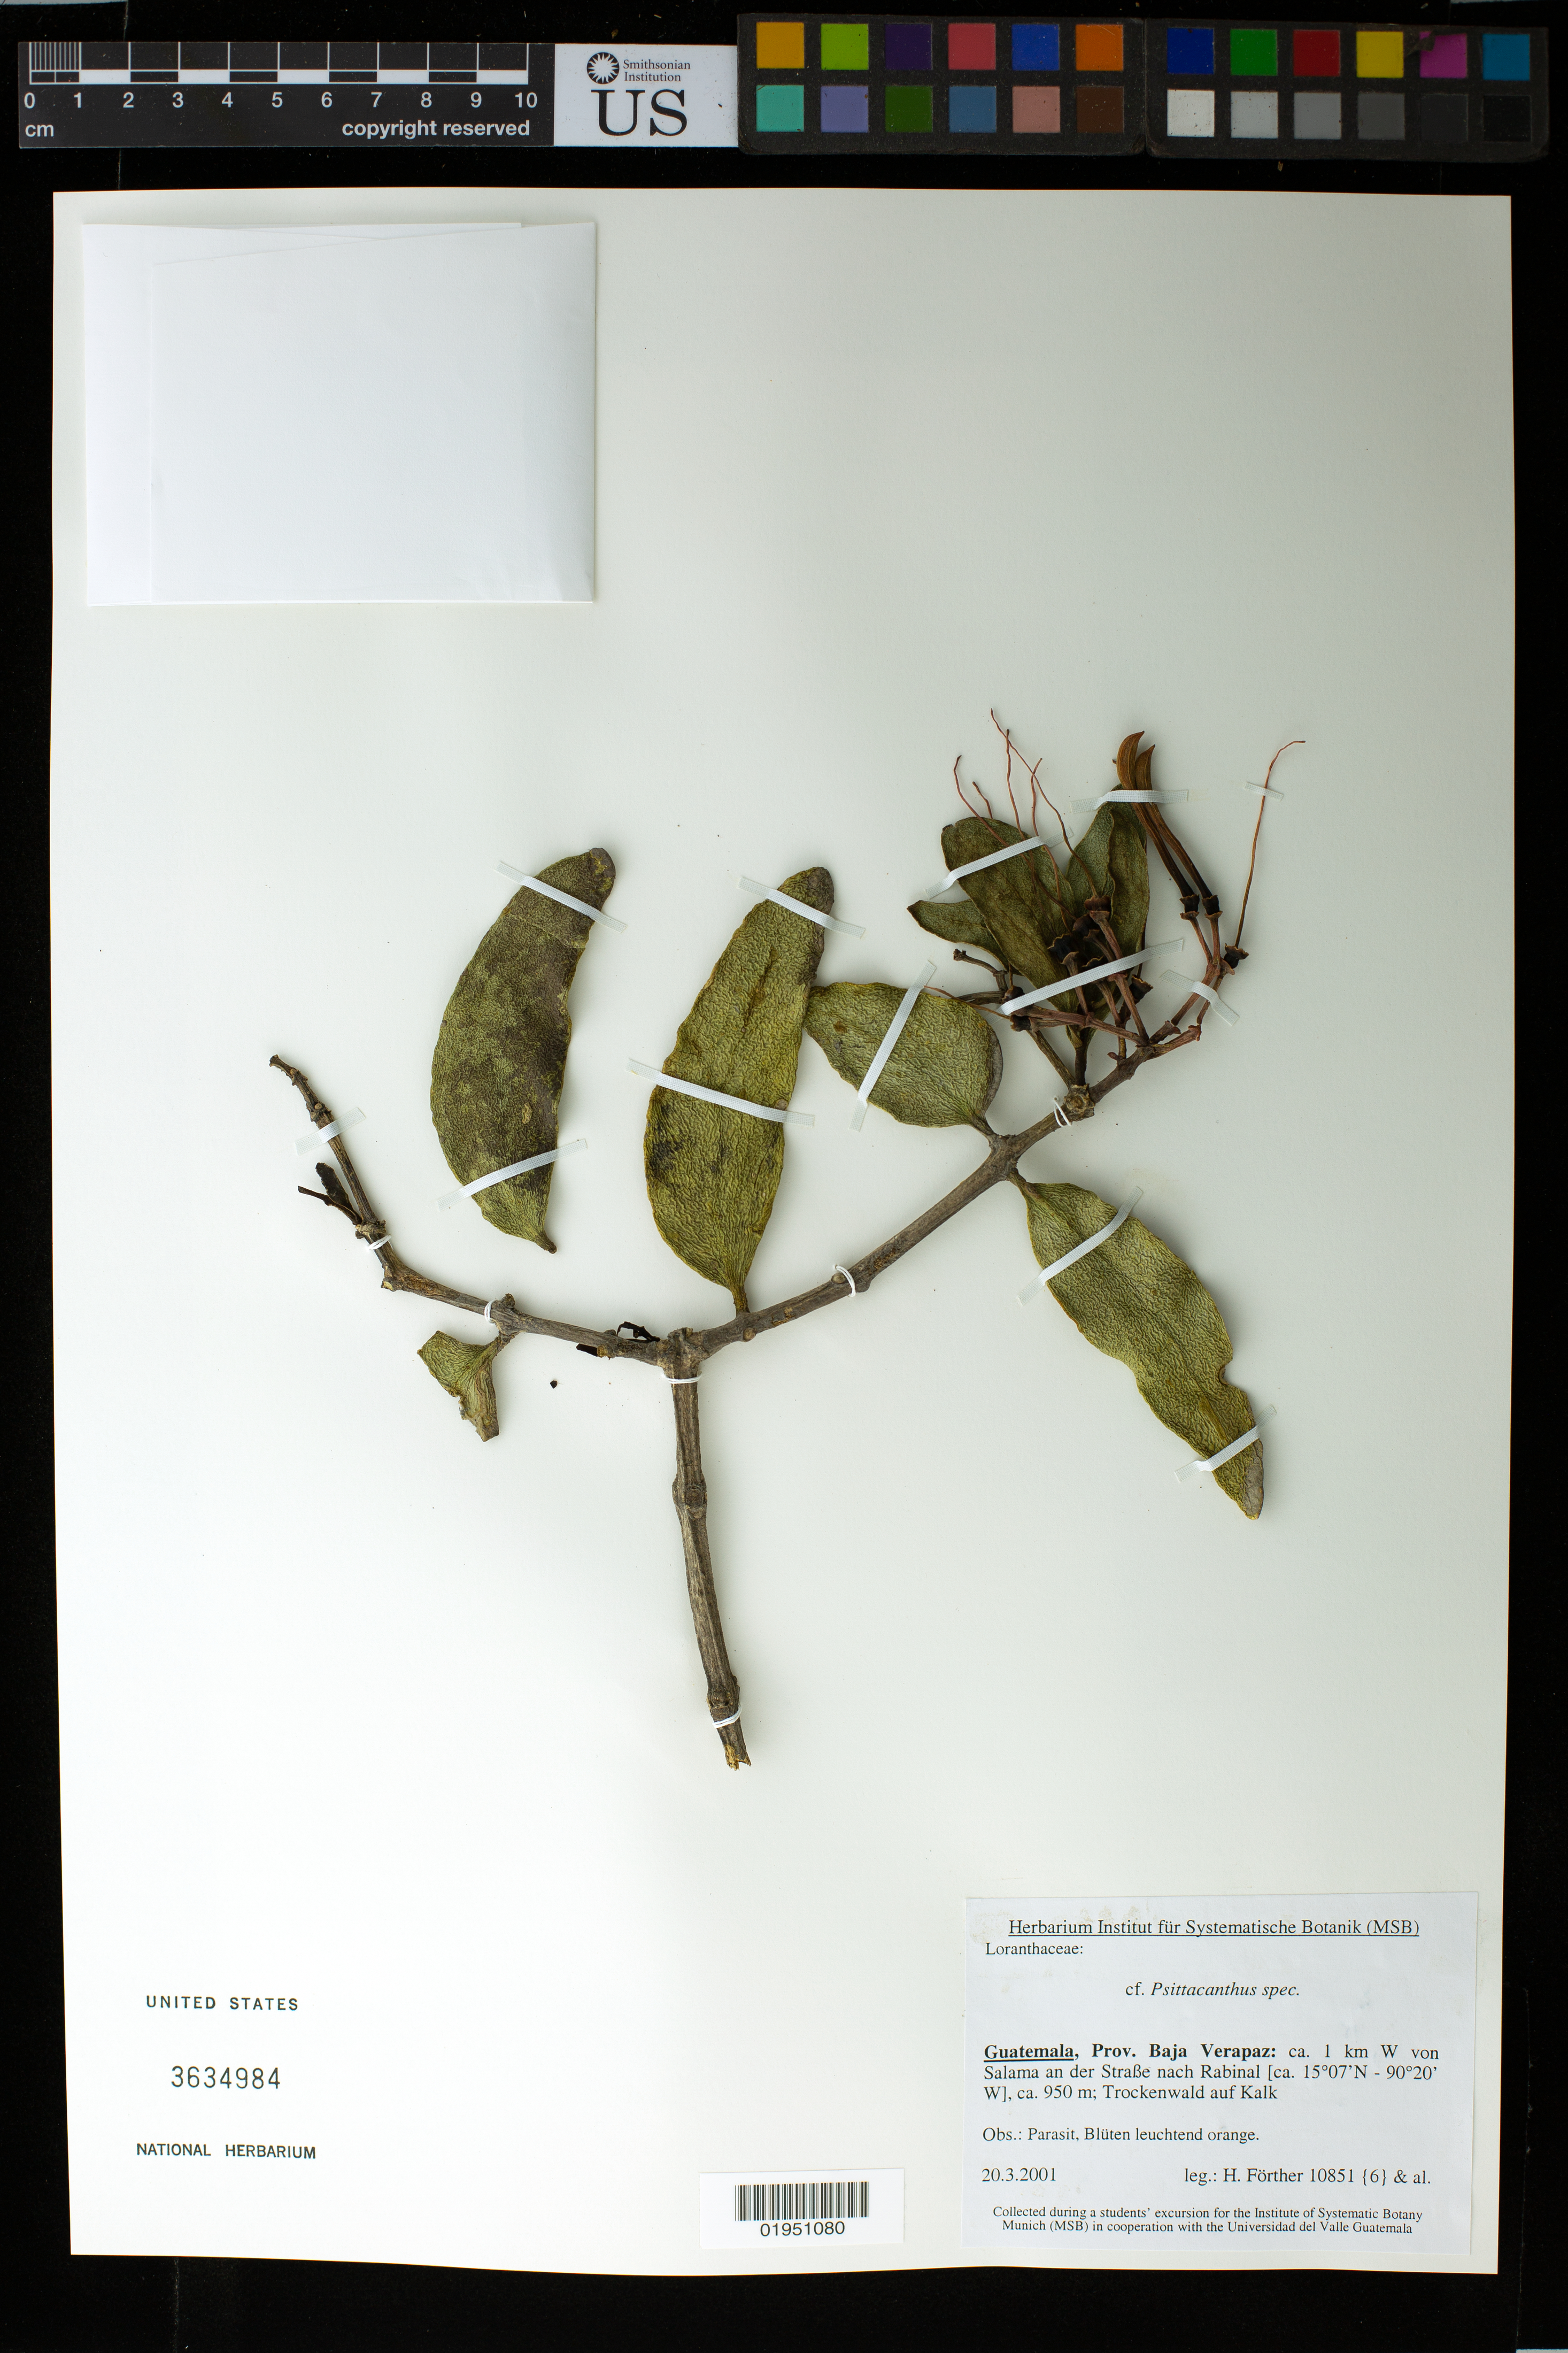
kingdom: Plantae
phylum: Tracheophyta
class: Magnoliopsida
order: Santalales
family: Loranthaceae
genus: Psittacanthus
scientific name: Psittacanthus sp.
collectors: H. Förther & et al.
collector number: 10851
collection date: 2001-03-20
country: Guatemala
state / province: Baja Verapaz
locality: Ca. 1 km W von Salama a der Staße nach Rabinal.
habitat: Trockenwald auf Kalk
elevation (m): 950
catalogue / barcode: US 3634984